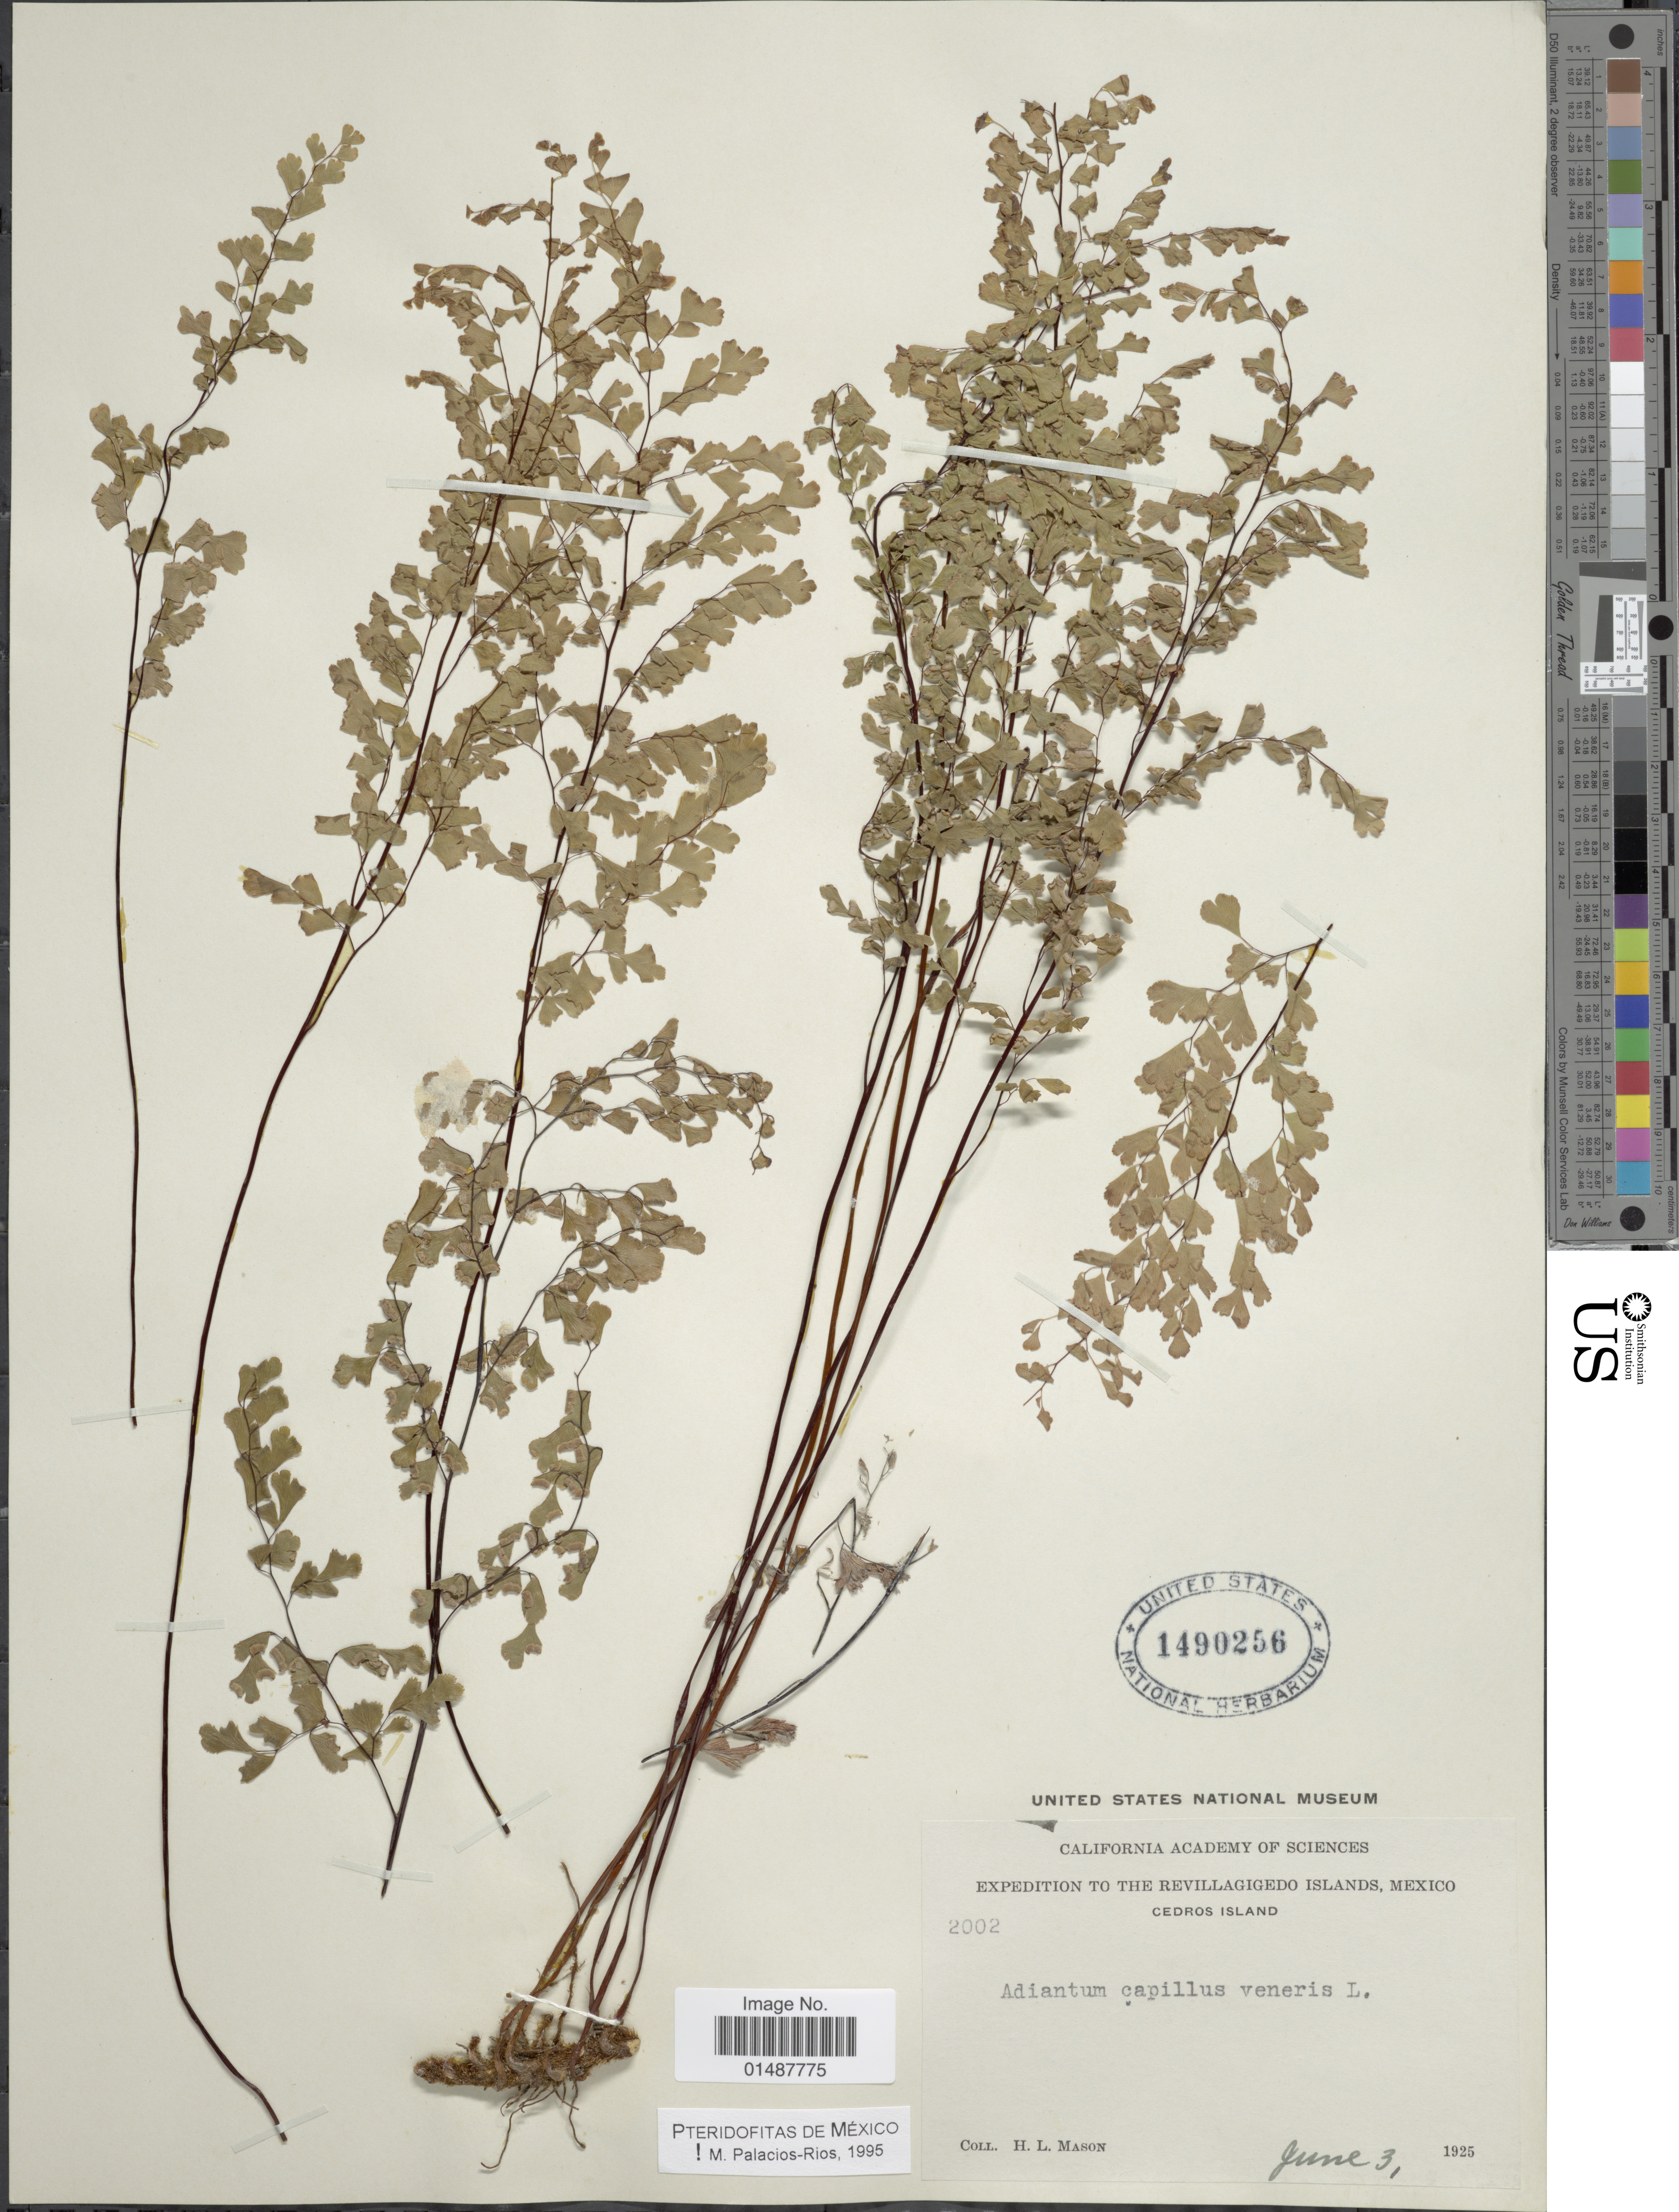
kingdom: Plantae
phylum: Tracheophyta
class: Polypodiopsida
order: Polypodiales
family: Pteridaceae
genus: Adiantum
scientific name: Adiantum capillus-veneris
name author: L.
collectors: H. L. Mason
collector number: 2002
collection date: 1925-06-03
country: Mexico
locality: The Revillagigedo Islands, Mexico, Cedros Island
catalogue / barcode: US 1490256